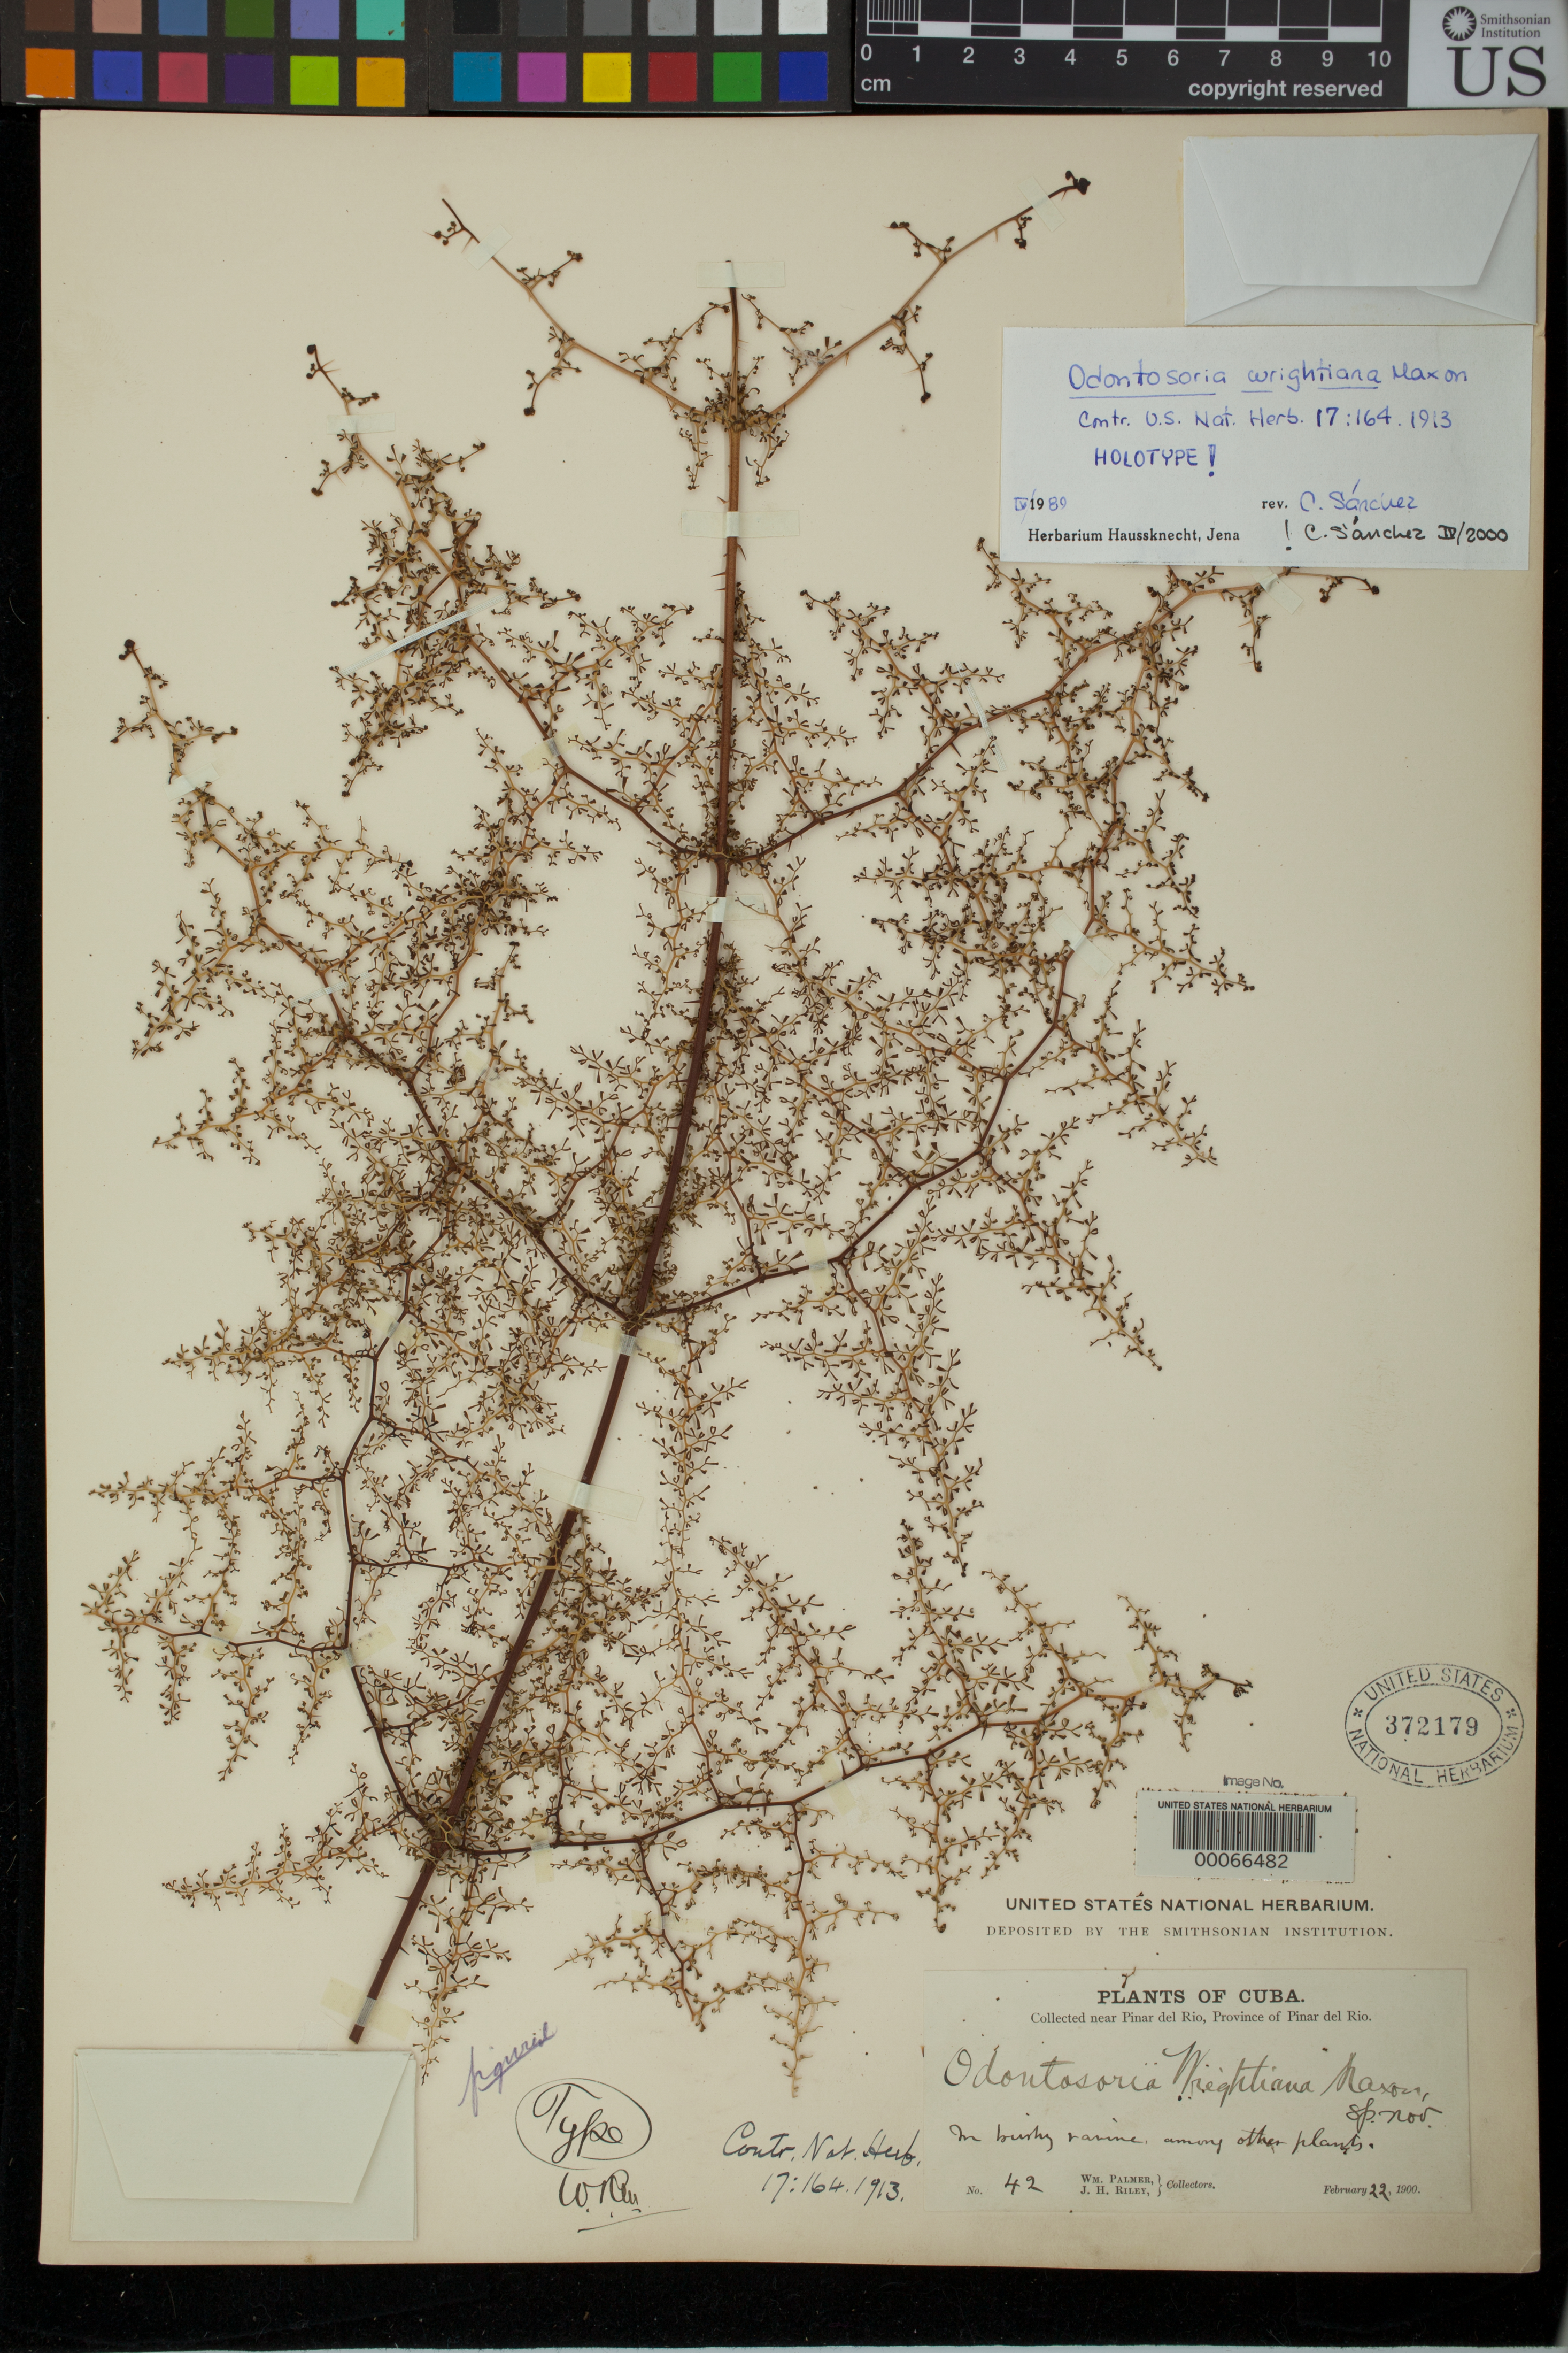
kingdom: Plantae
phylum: Tracheophyta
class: Polypodiopsida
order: Polypodiales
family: Lindsaeaceae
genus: Odontosoria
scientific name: Odontosoria wrightiana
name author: Maxon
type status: Holotype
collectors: W. Palmer & J. H. Riley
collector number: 42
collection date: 1900-02-22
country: Cuba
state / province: Pinar del Río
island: Greater Antilles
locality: Near Pinar del Rio, province of Pinar del Rio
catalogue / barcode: US 372179